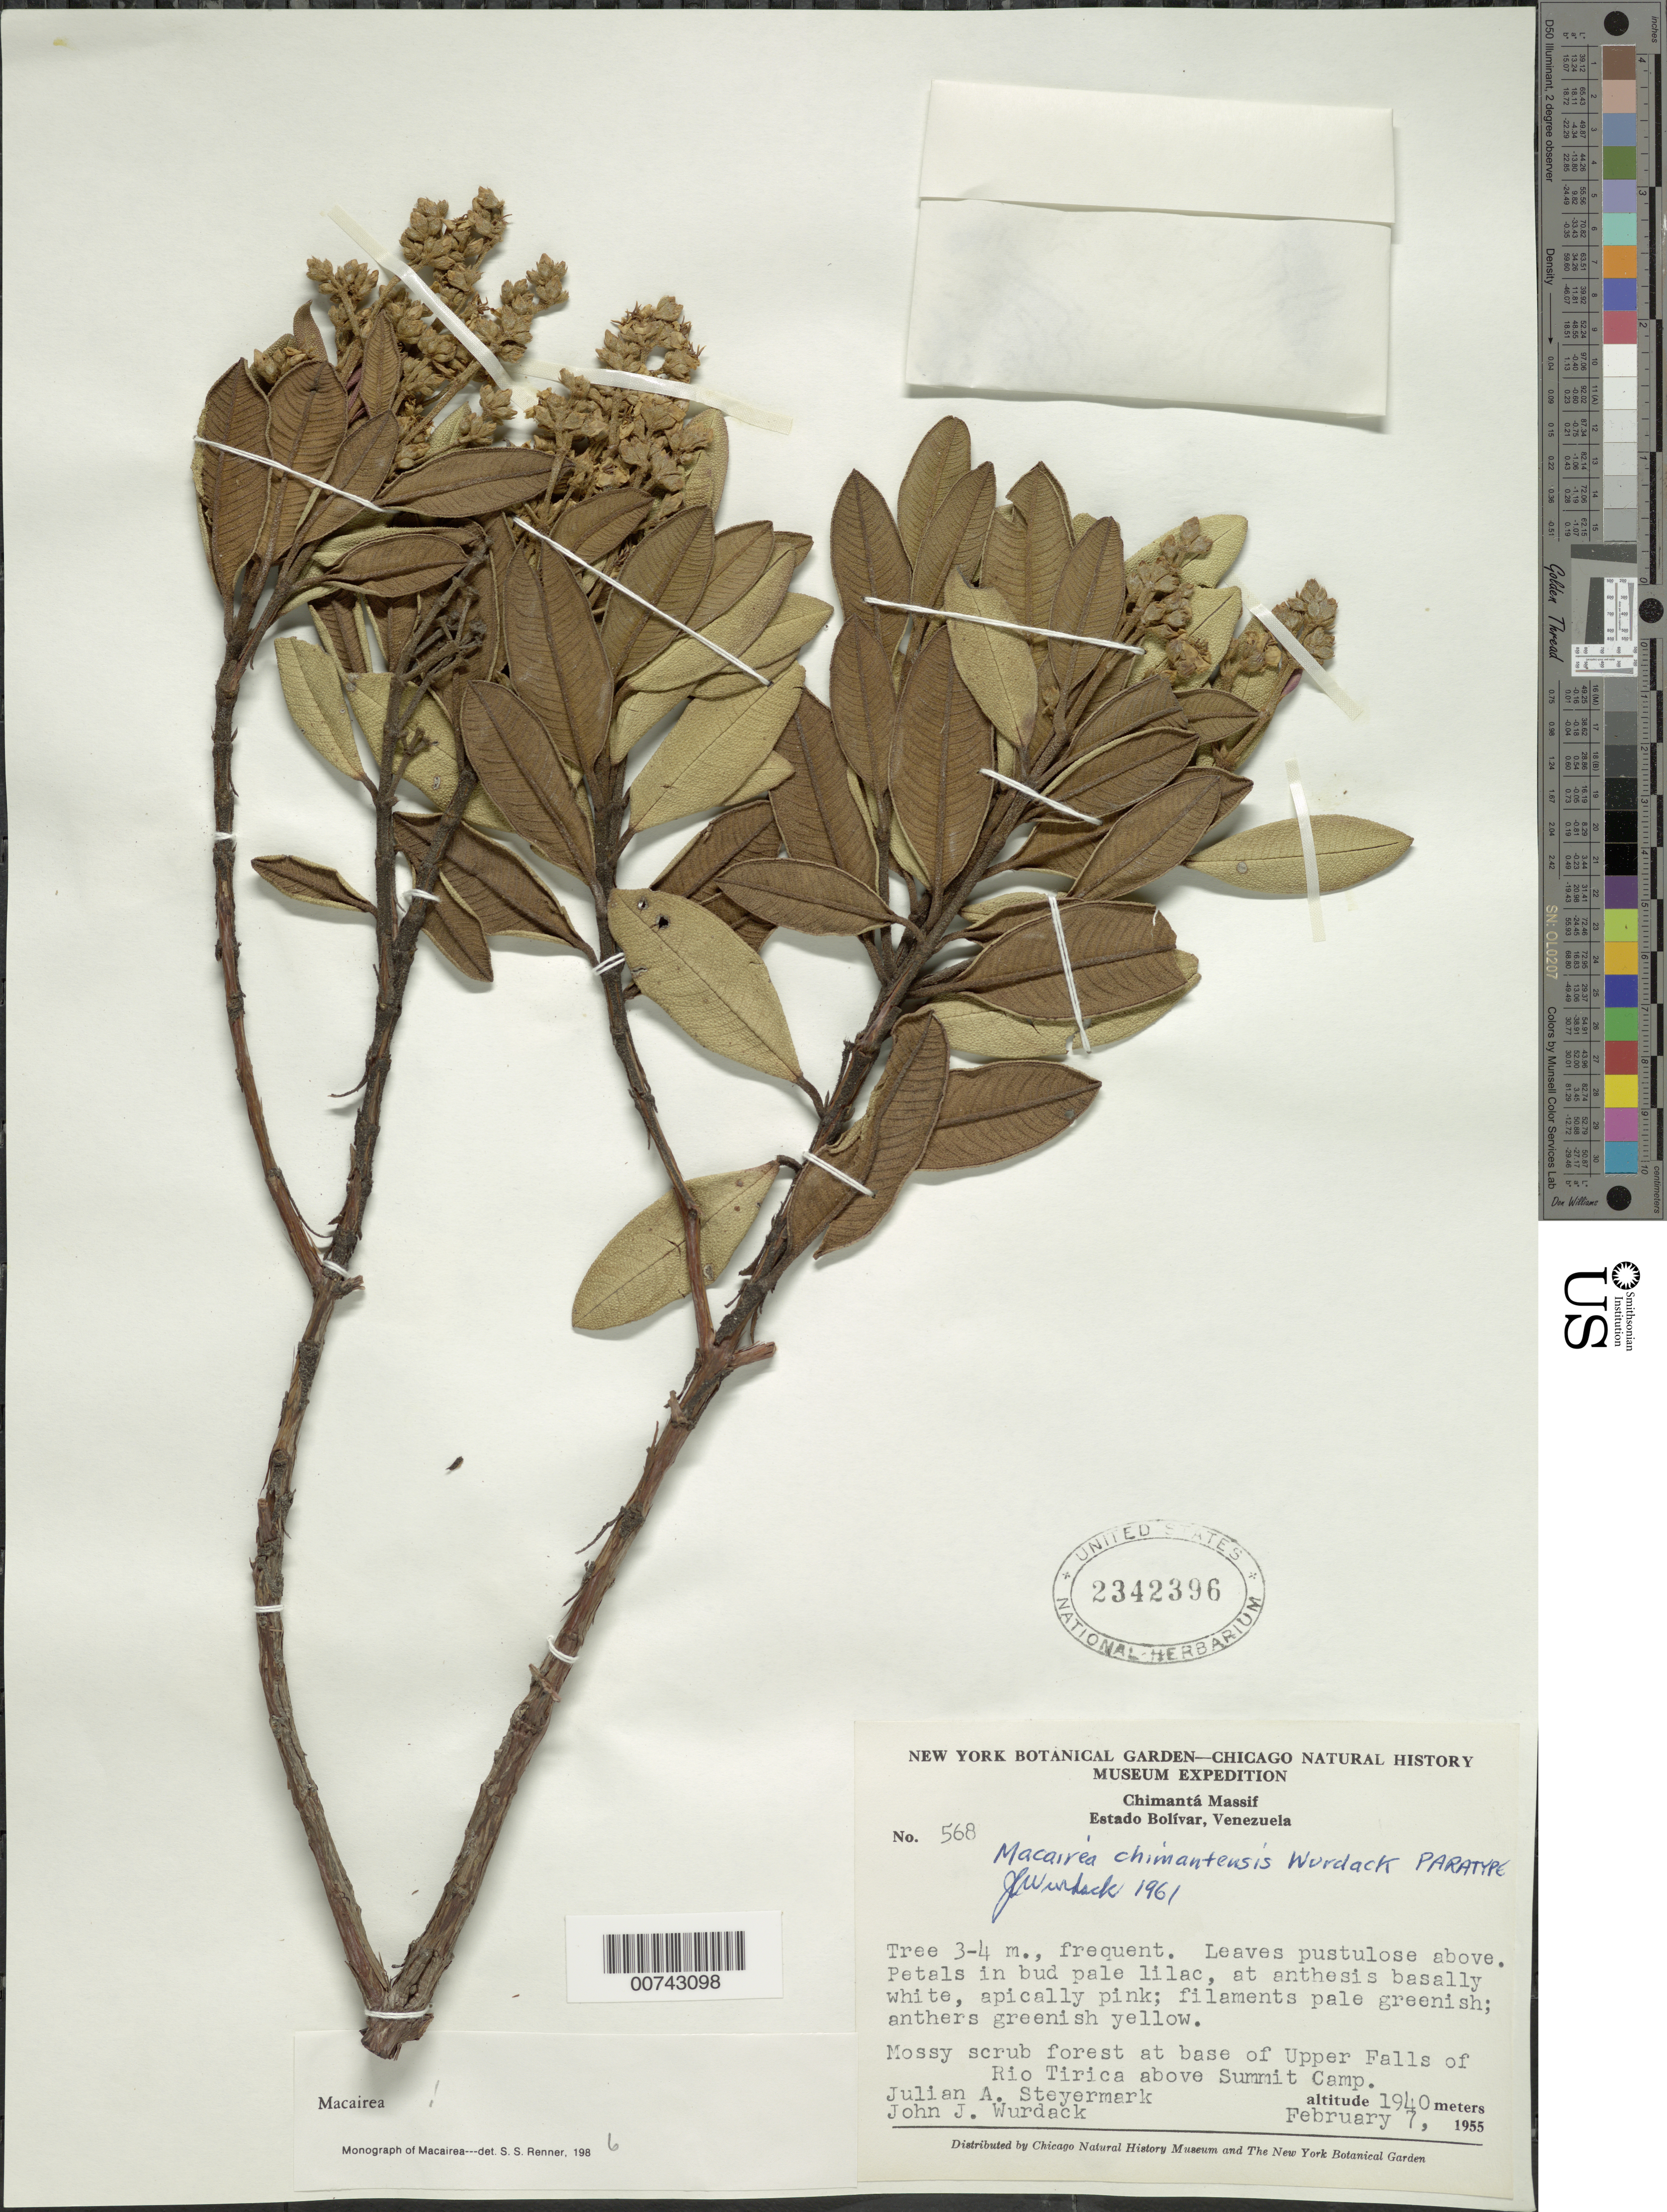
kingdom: Plantae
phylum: Tracheophyta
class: Magnoliopsida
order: Myrtales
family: Melastomataceae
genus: Macairea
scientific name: Macairea chimantensis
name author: Wurdack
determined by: Wurdack, John J., (US), US (UNITED STATES)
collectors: J. Steyermark & J. J. Wurdack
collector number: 55 568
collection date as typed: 7-Feb-55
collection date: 1955-02-07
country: Venezuela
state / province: Bolívar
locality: Chimantá Massif, Upper Falls of Río Tirica above Summit Camp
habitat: Mossy scrub forest at base of falls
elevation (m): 1940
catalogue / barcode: US 2342396